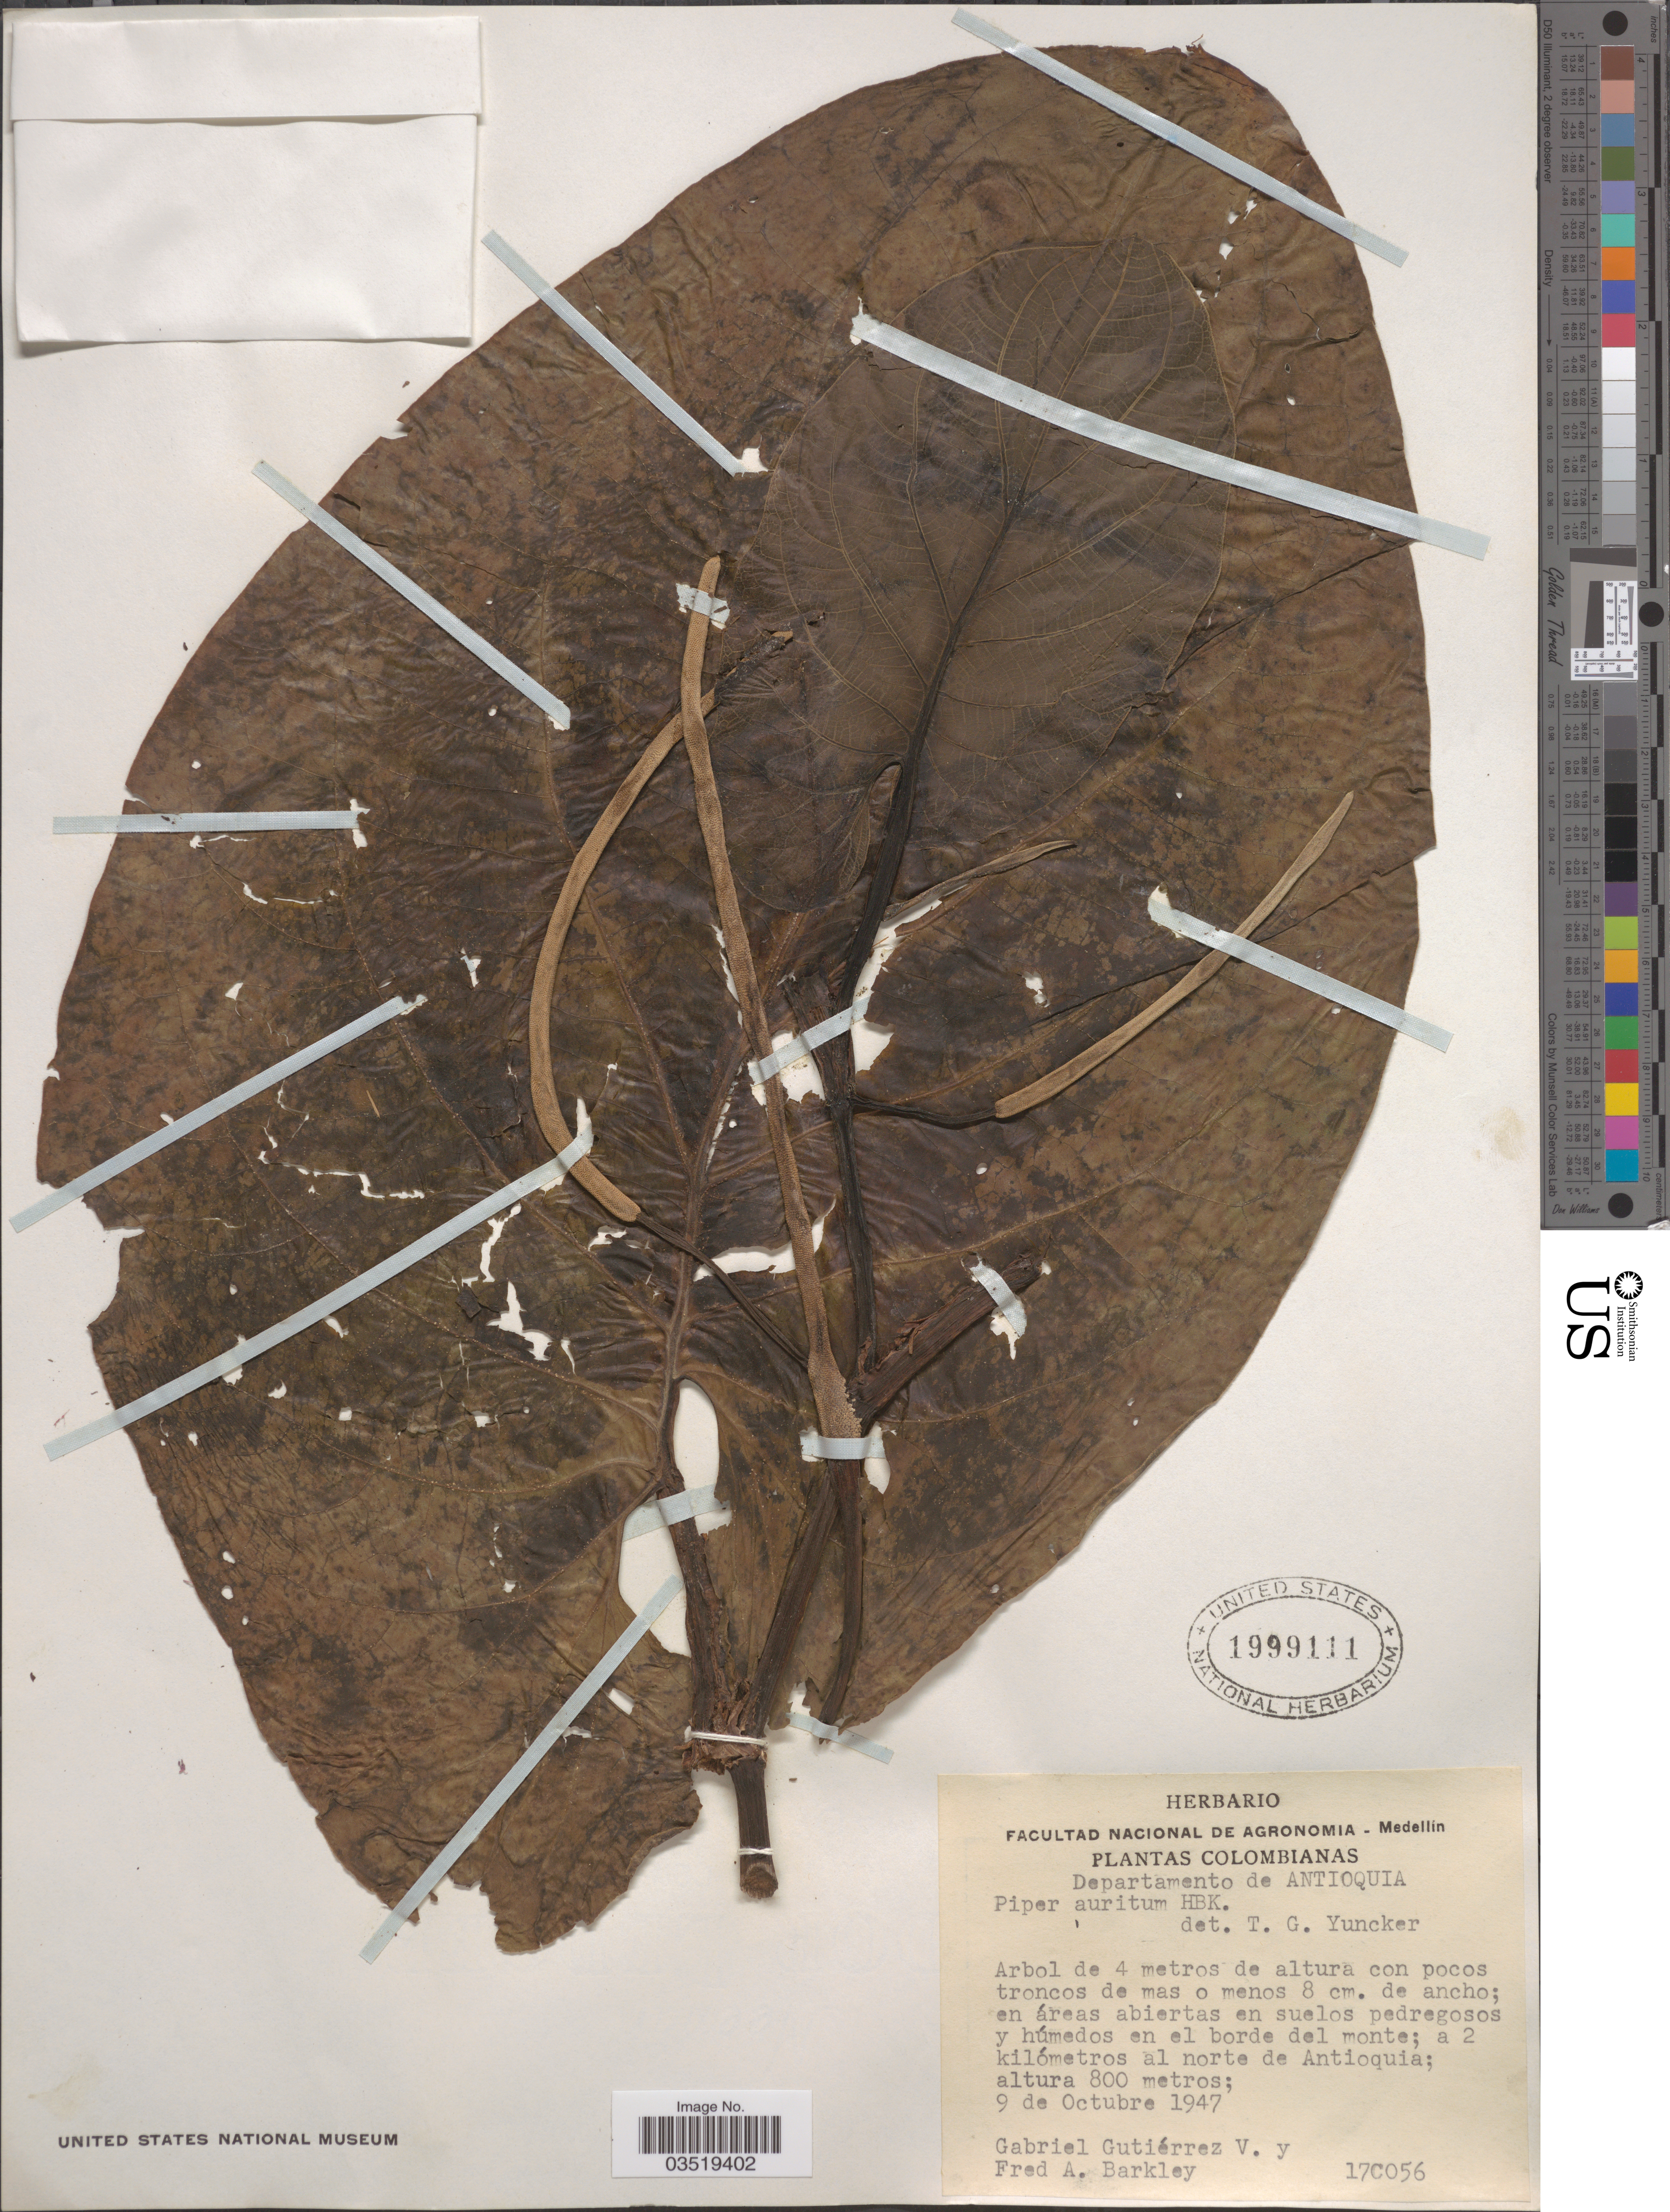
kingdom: Plantae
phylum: Tracheophyta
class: Magnoliopsida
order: Piperales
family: Piperaceae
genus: Piper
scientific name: Piper auritum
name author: Kunth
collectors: G. Gutiérrez V. & F. A. Barkley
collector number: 17C056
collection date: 1947-10-09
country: Colombia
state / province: Antioquia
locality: Departamento de Antioquia. A 2 kilómetros al norte de Antioquia.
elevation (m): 800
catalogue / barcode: US 1999111